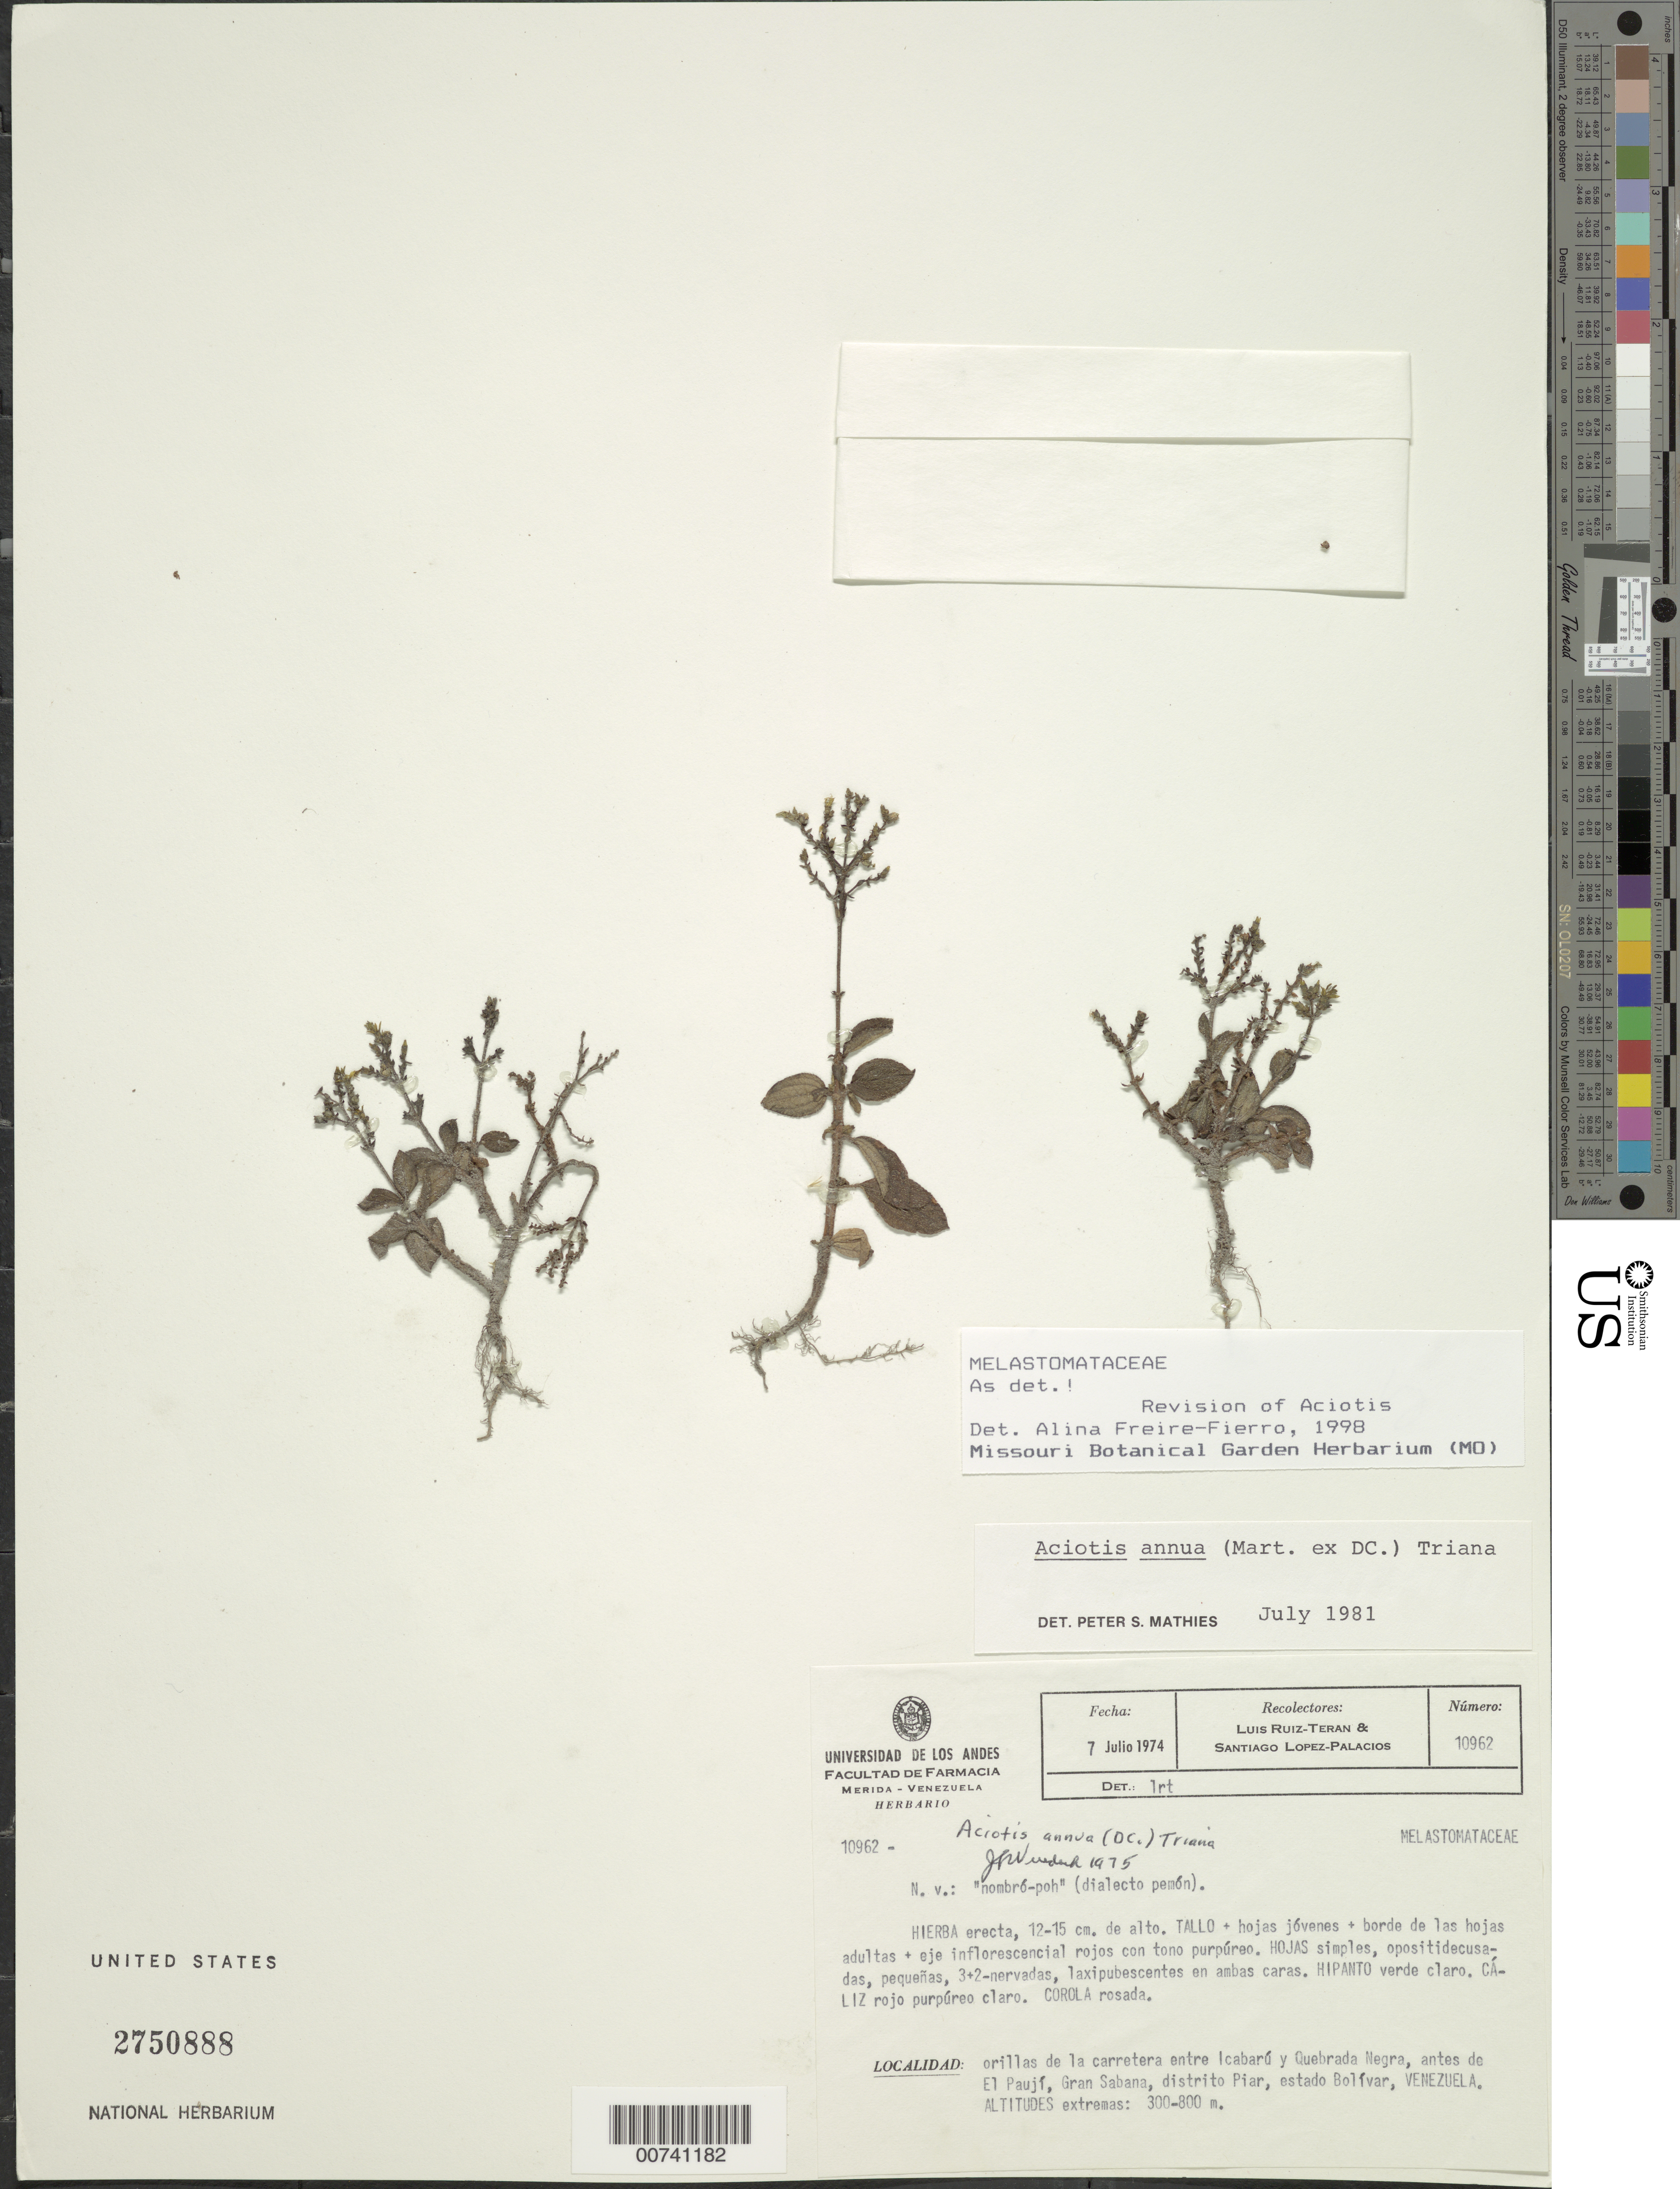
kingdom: Plantae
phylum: Tracheophyta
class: Magnoliopsida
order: Myrtales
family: Melastomataceae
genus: Aciotis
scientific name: Aciotis annua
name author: (Mart. ex DC.) Triana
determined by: Freire-Fierro, A.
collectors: L. E. Ruíz-Terán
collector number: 10962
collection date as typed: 7-Jul-74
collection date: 1974-07-07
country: Venezuela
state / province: Bolívar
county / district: Piar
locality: Icabarú to Quebrada Negra road, El Paují, Gran Sabana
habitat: Roadside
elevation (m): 300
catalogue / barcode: US 2750888